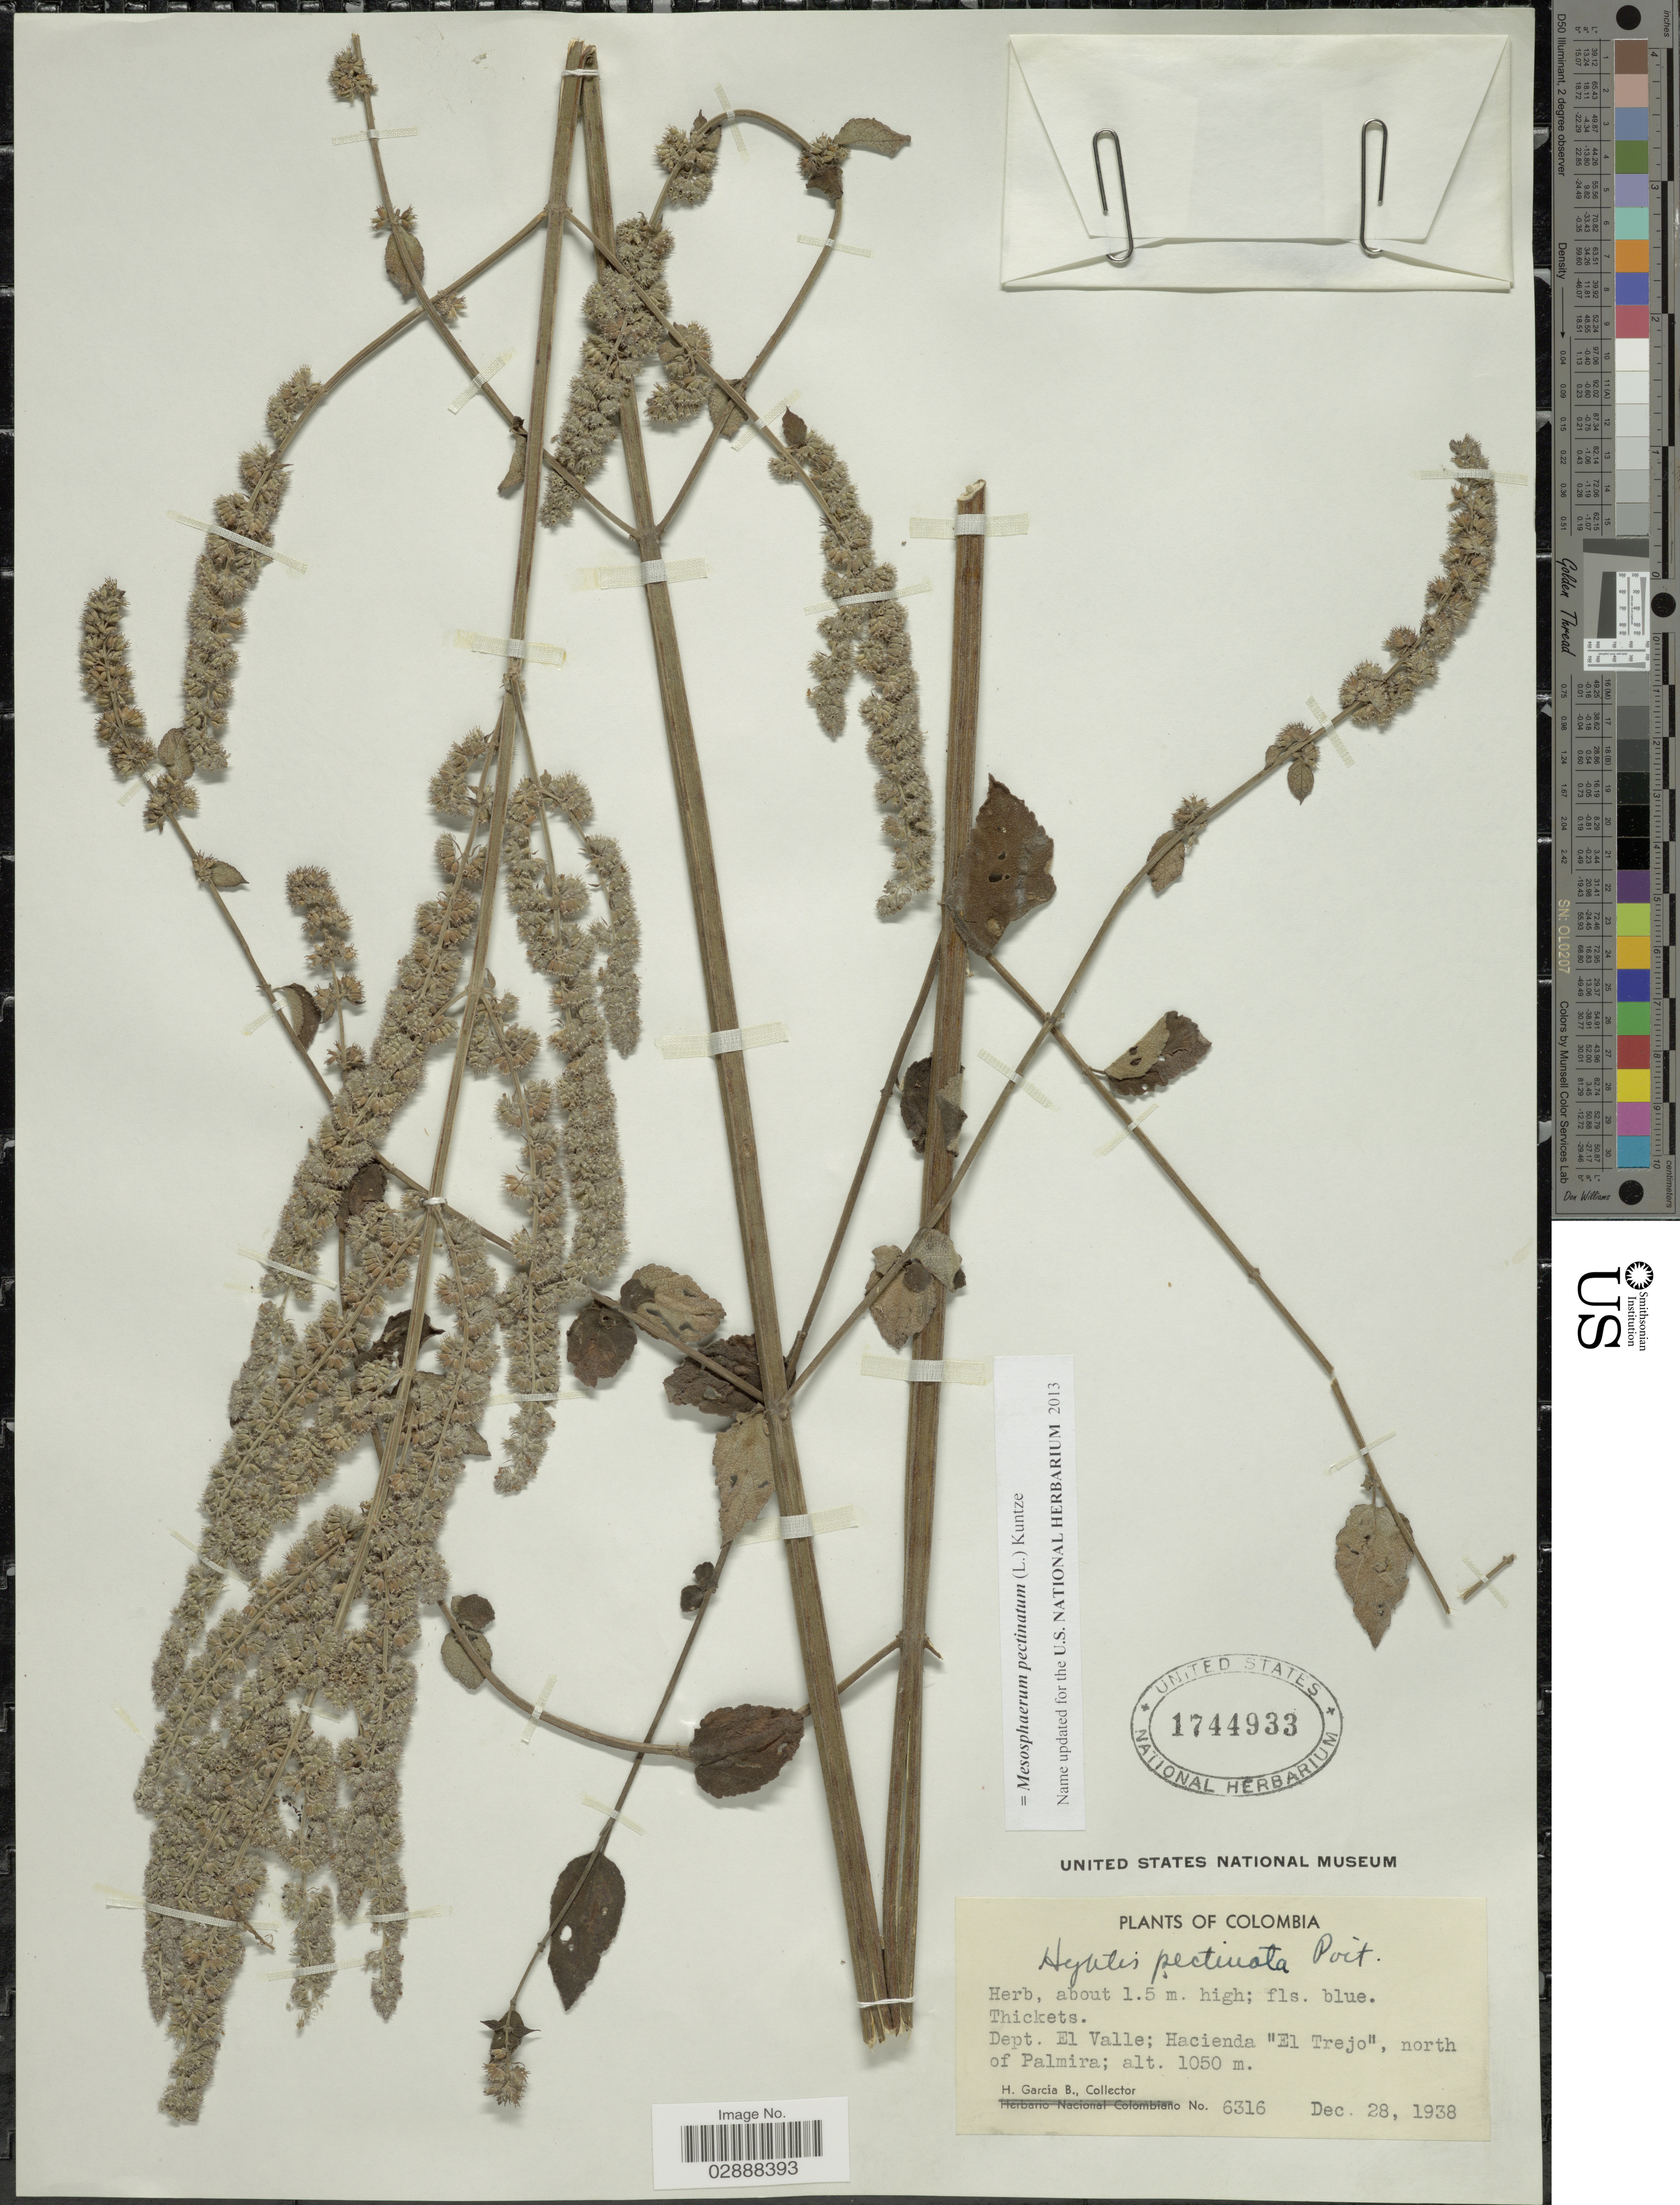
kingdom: Plantae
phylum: Tracheophyta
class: Magnoliopsida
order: Lamiales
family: Lamiaceae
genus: Mesosphaerum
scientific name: Mesosphaerum pectinatum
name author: (L.) Kuntze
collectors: H. García B.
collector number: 6316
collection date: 1938-12-28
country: Colombia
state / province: Valle del Cauca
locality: Dept. El Valle; Hacienda "El Trejo", north of Palmira.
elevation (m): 1050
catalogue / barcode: US 1744933